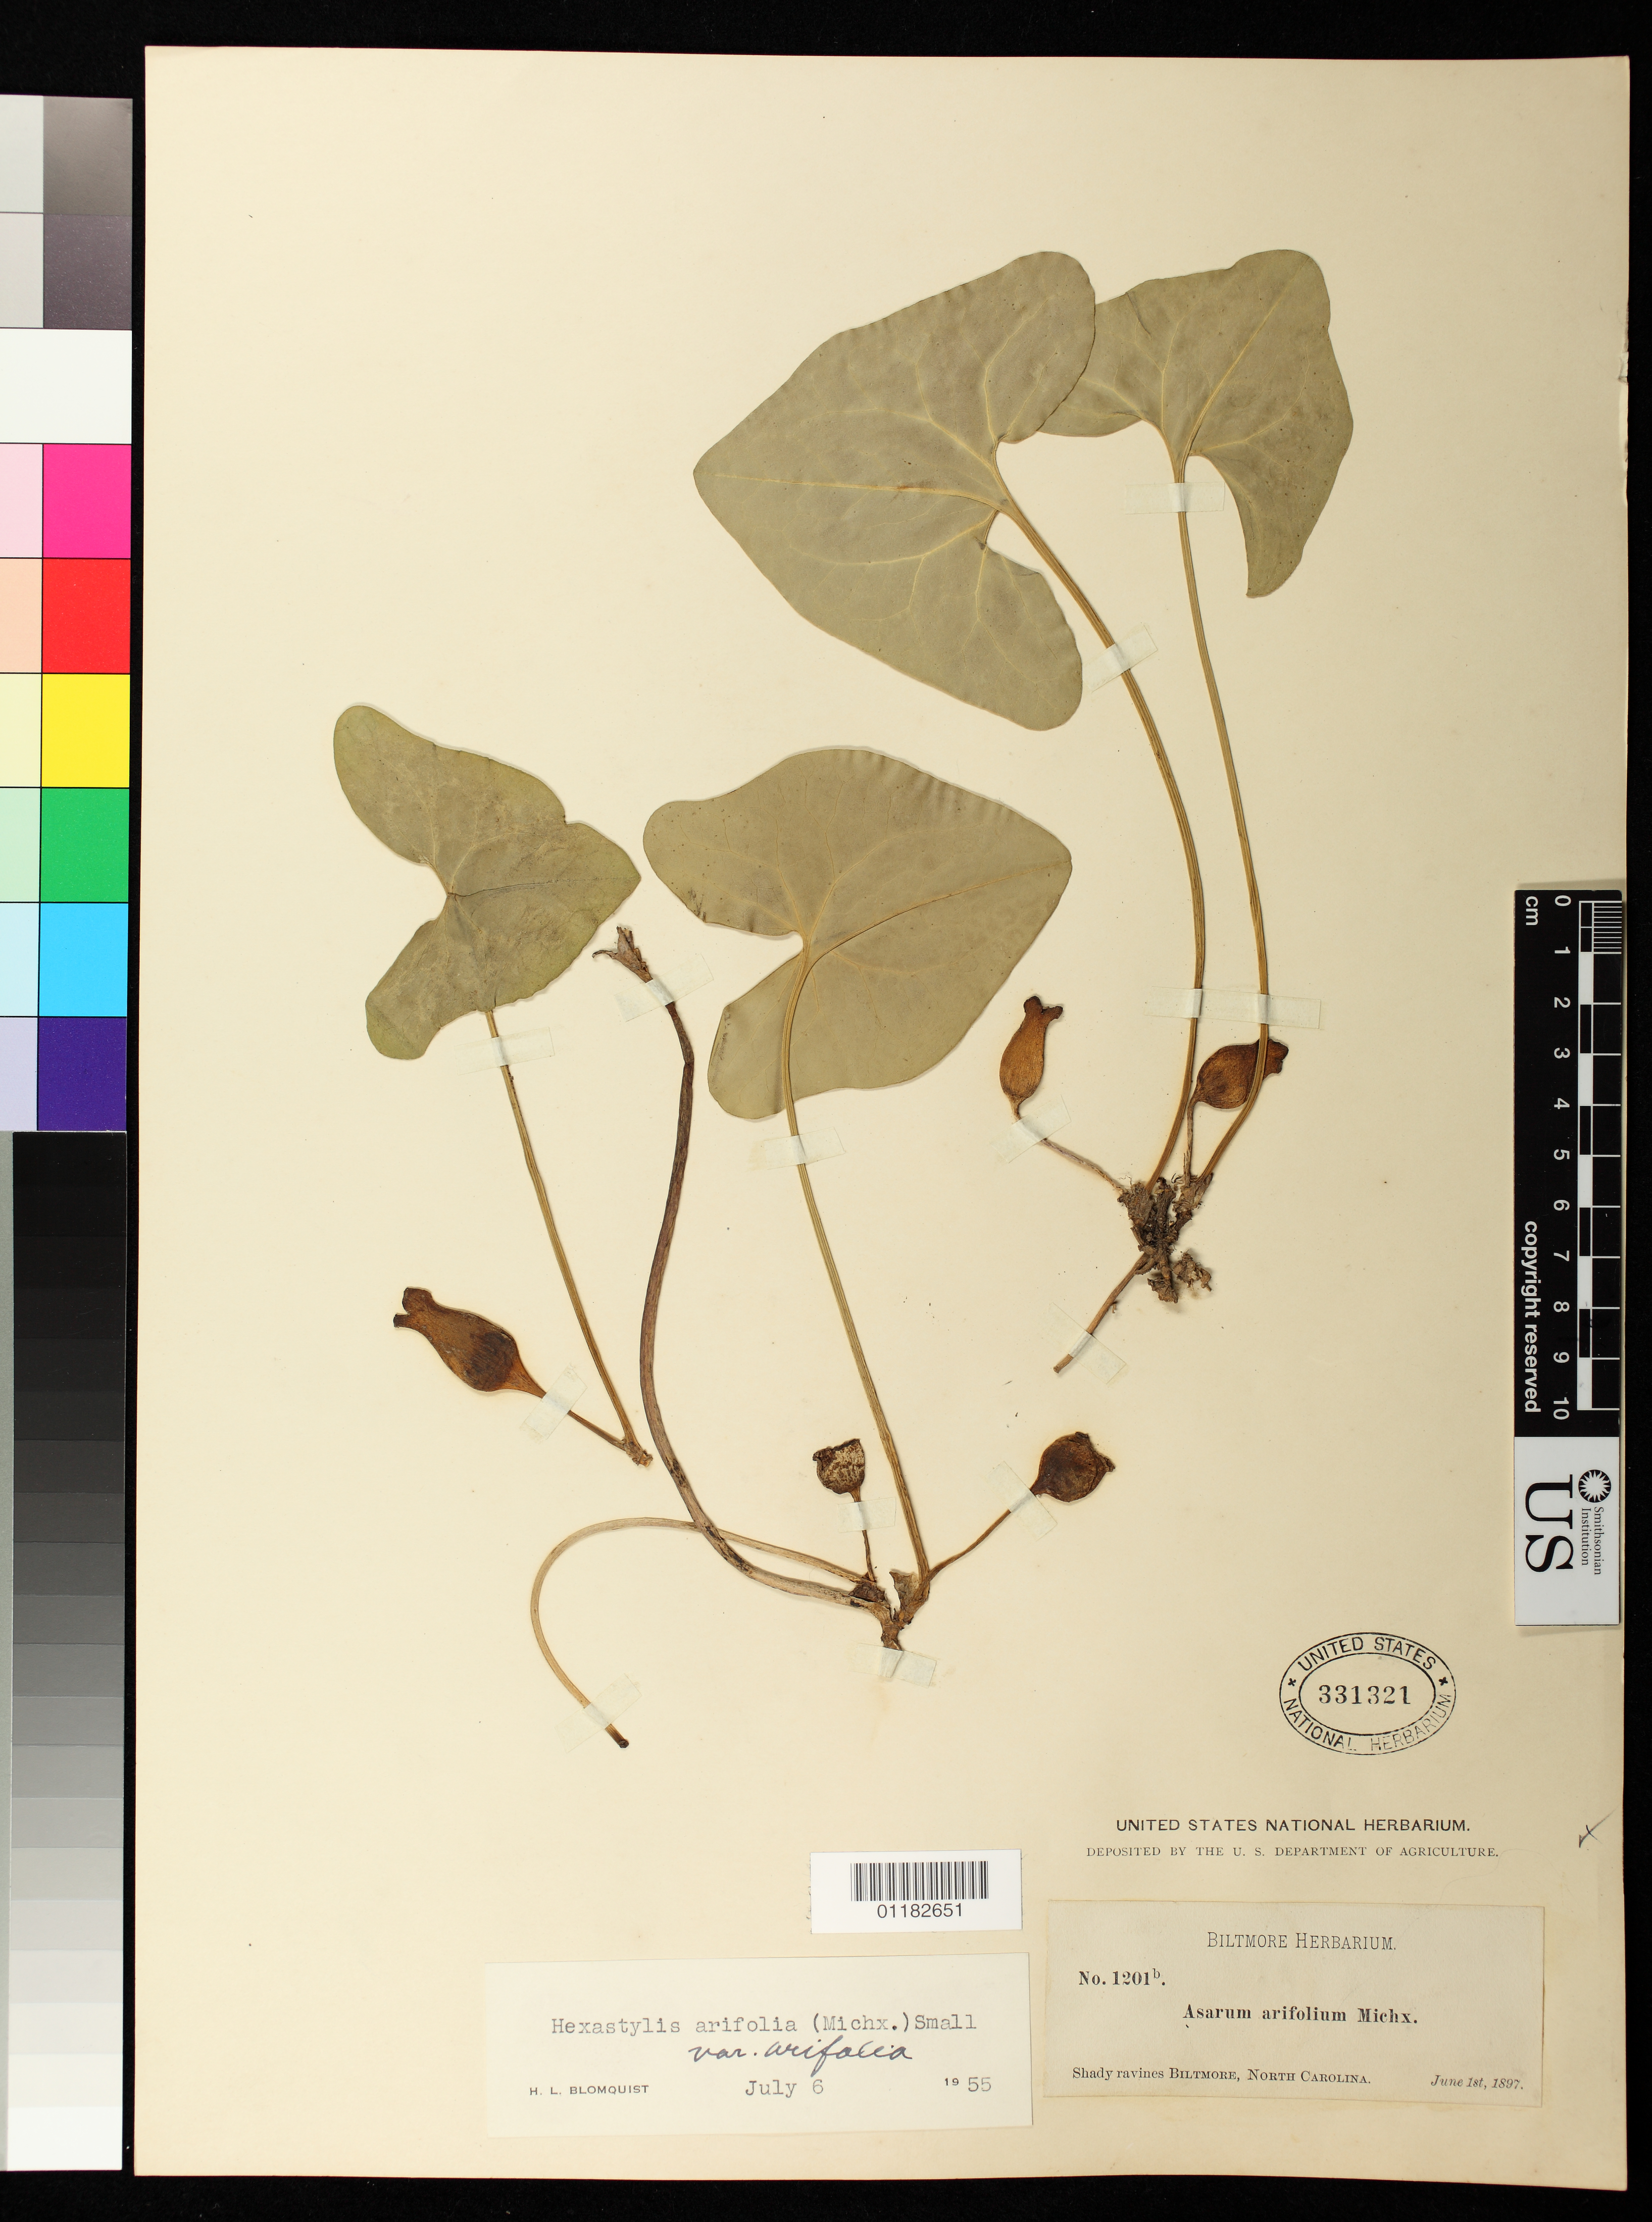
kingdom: Plantae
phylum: Tracheophyta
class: Magnoliopsida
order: Piperales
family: Aristolochiaceae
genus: Hexastylis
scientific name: Hexastylis arifolia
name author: (Michx.) Small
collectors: ex herb. Biltmore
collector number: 1201b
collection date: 1897-06-01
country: United States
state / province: North Carolina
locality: ravines, Biltmore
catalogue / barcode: US 331321